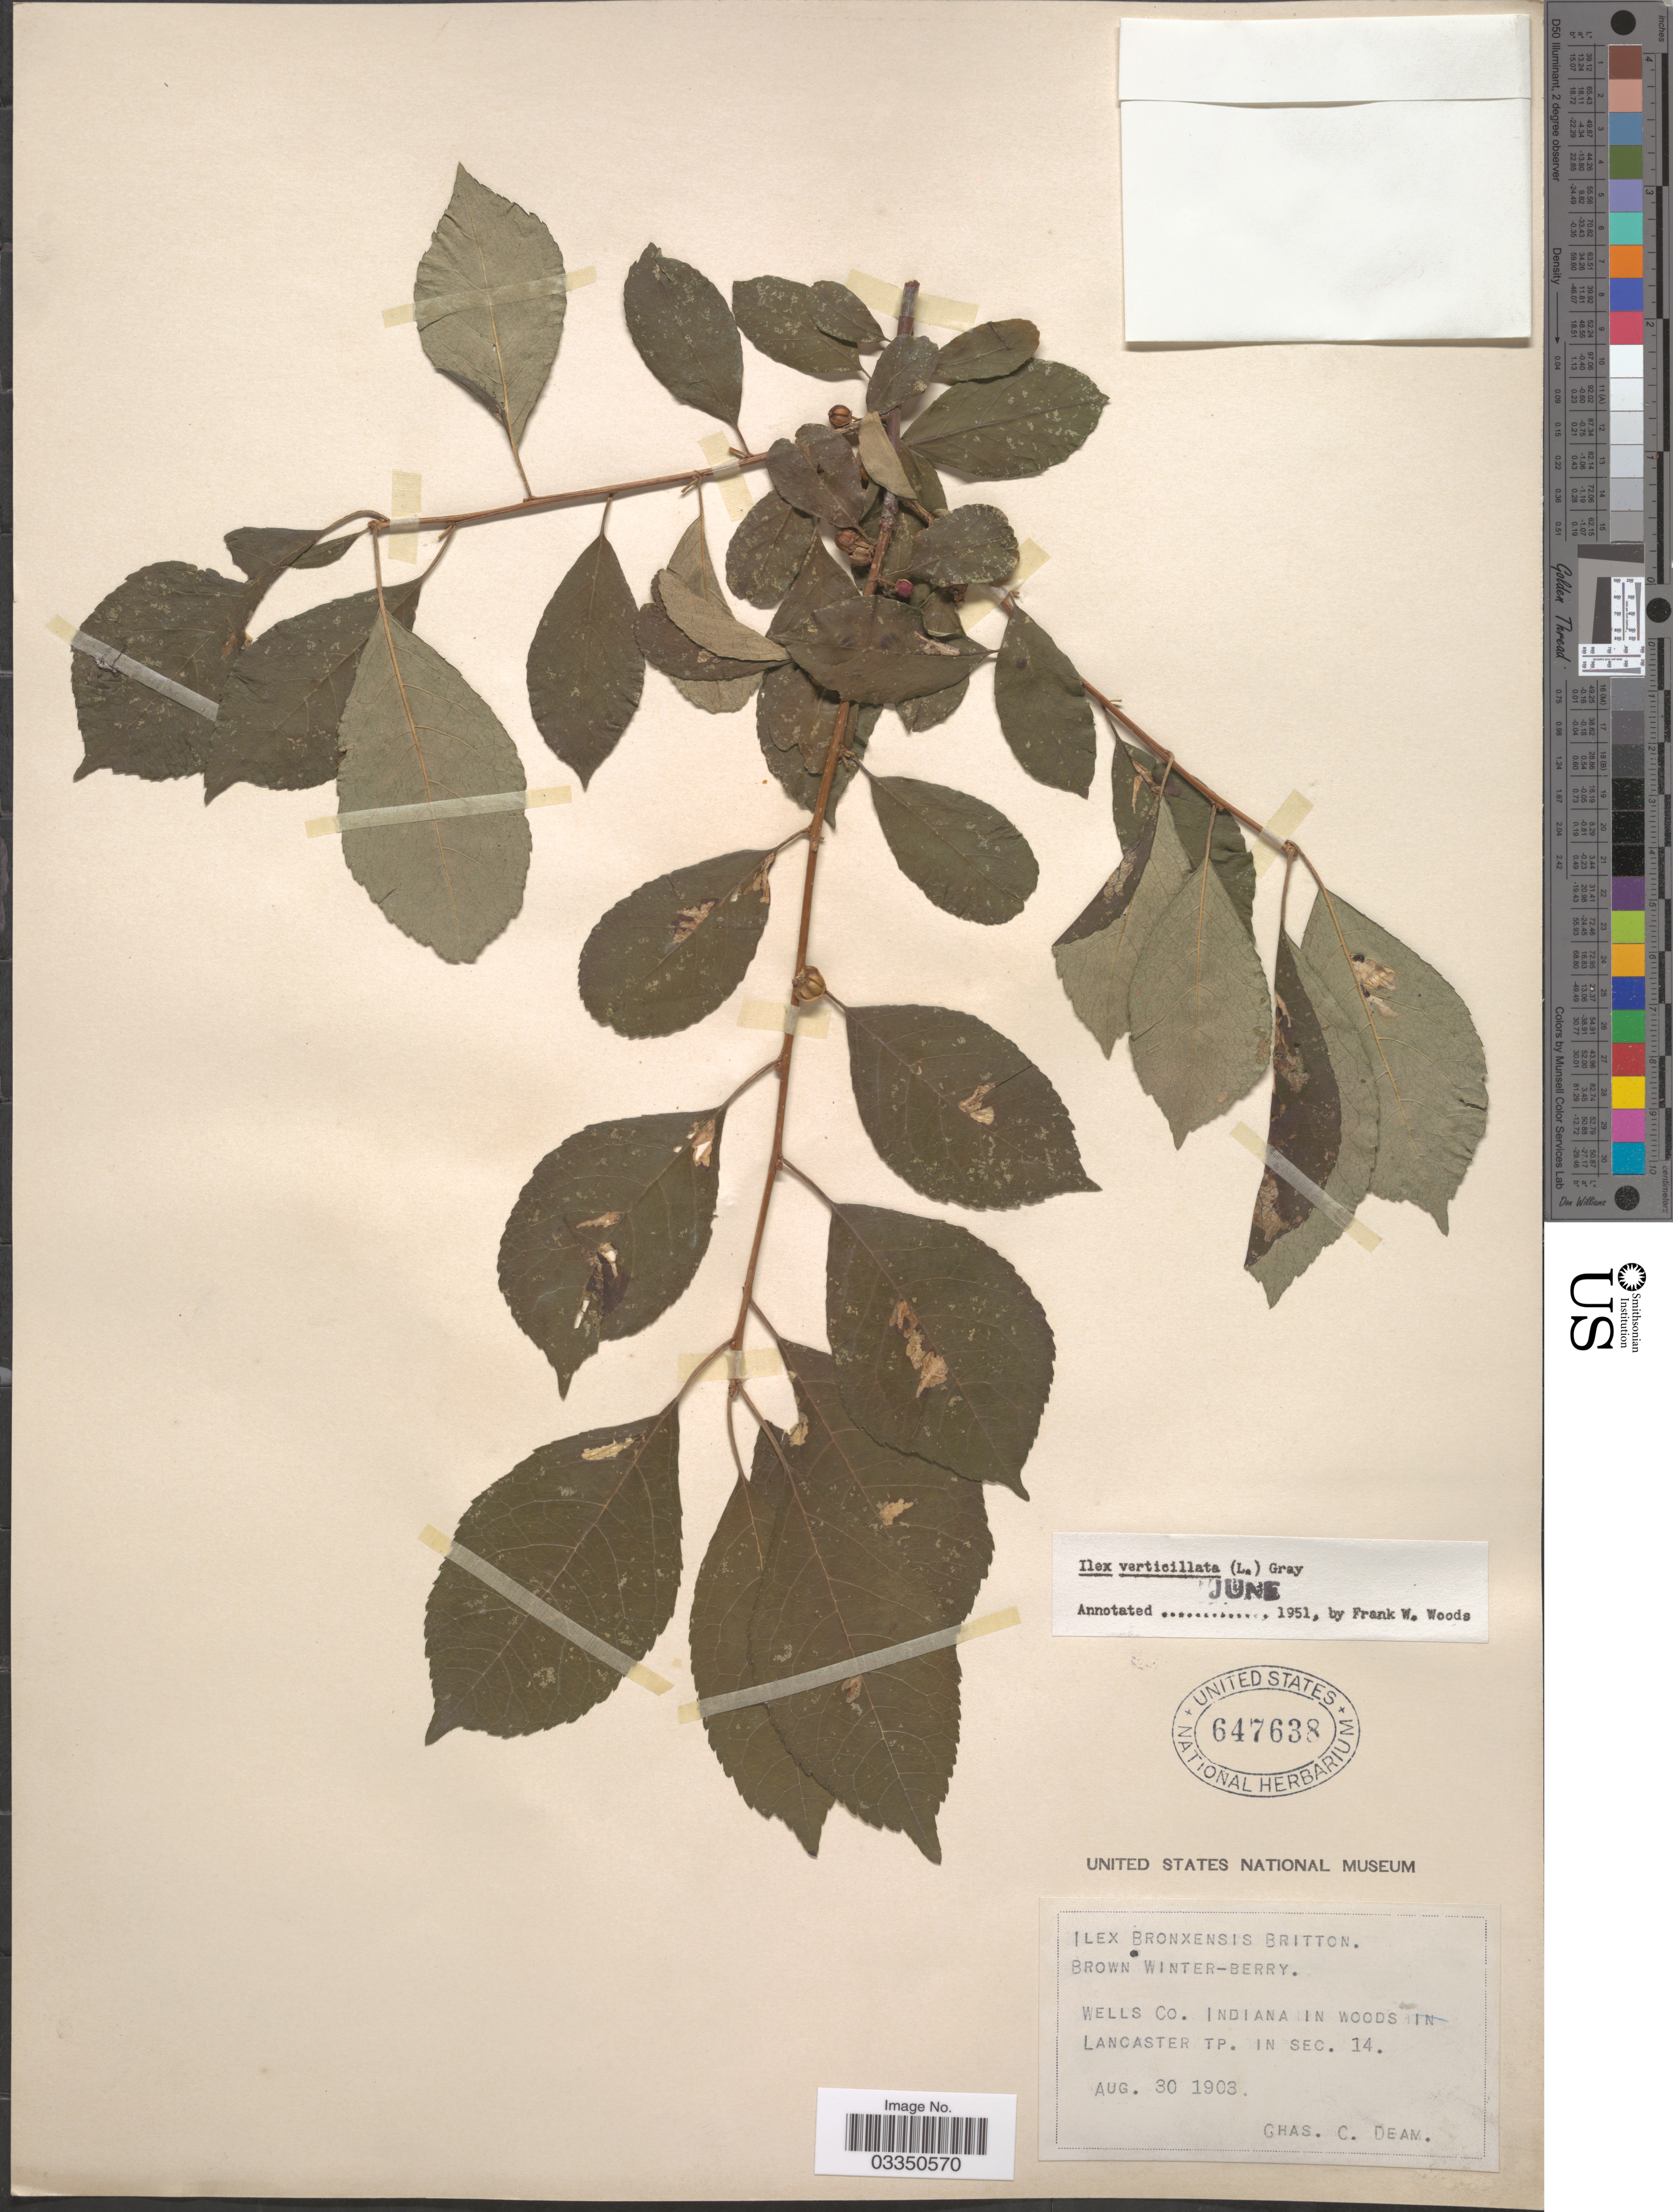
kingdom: Plantae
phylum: Tracheophyta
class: Magnoliopsida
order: Aquifoliales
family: Aquifoliaceae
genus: Ilex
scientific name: Ilex verticillata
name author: (L.) A. Gray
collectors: C. C. Deam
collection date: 1903-08-30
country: United States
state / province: Indiana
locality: Wells Co. Indiana in woods Lancaster Tp. in Sec. 14.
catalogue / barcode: US 647638